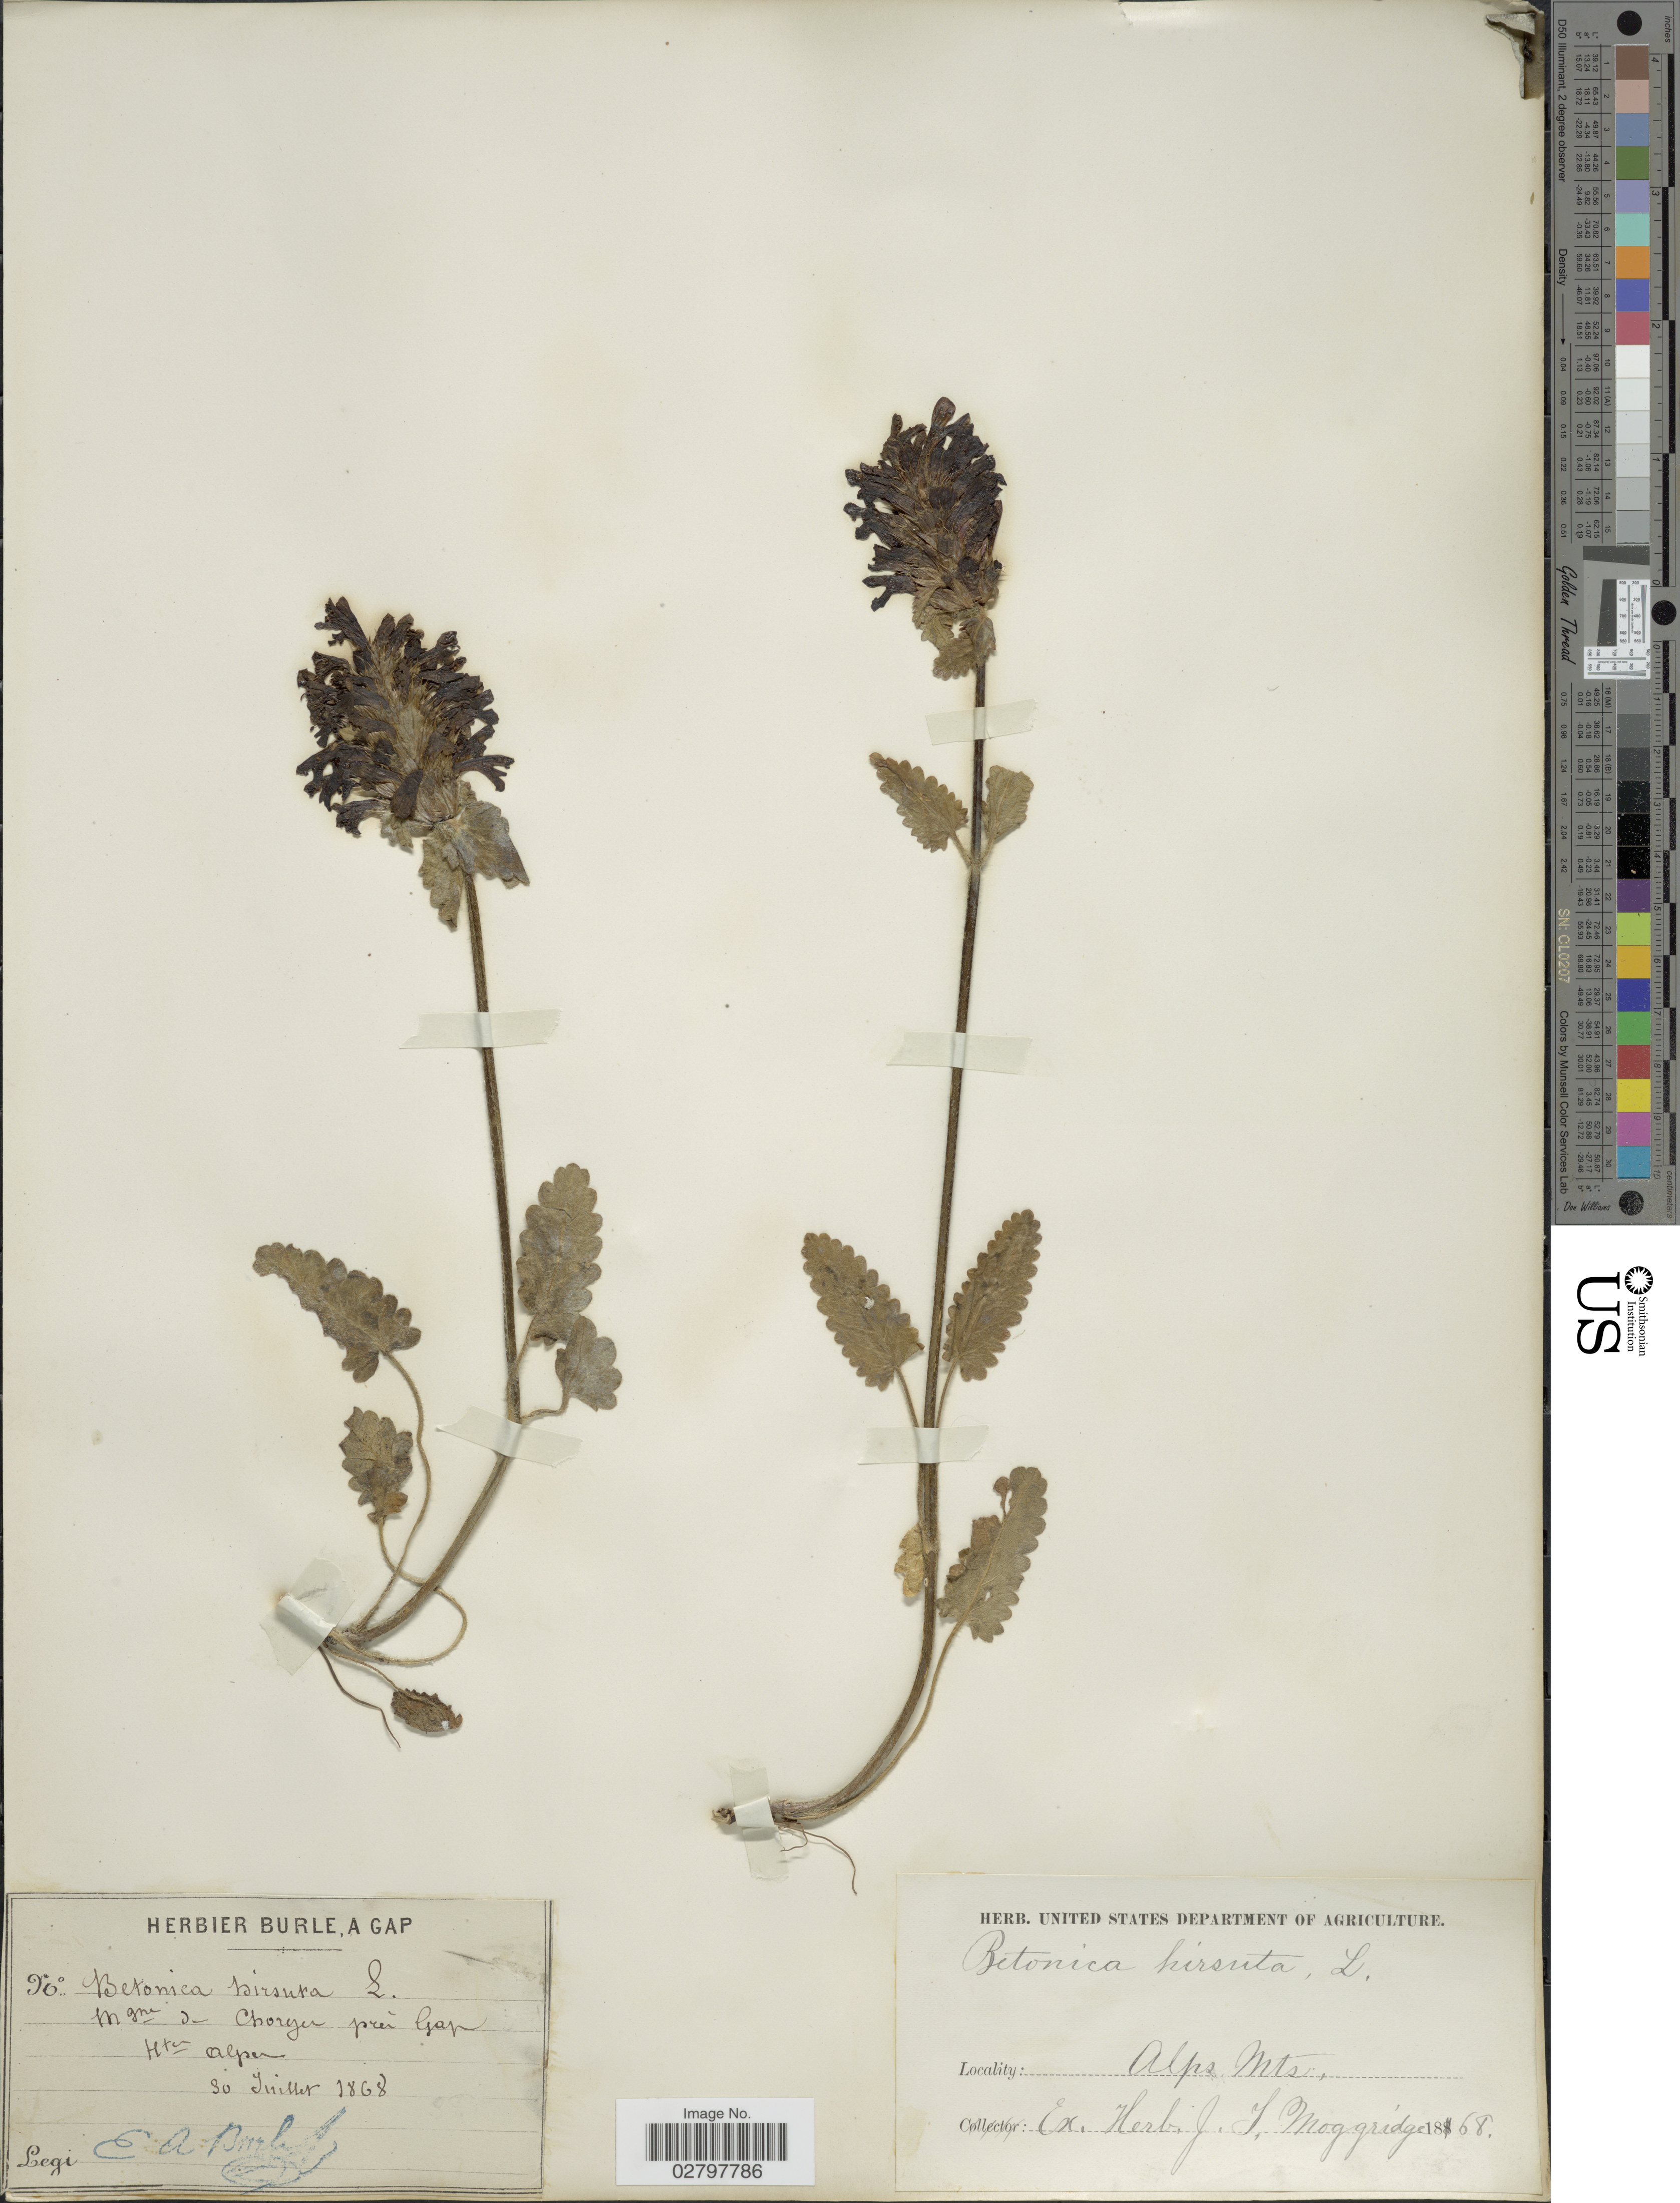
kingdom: Plantae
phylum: Tracheophyta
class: Magnoliopsida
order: Lamiales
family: Lamiaceae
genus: Stachys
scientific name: Stachys hirsuta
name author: Kunth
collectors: E. Burle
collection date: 1868-07-30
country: France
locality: Mgne d Chorgu prés Gap, Htes Alpes, Alps Mts. [interpreted]